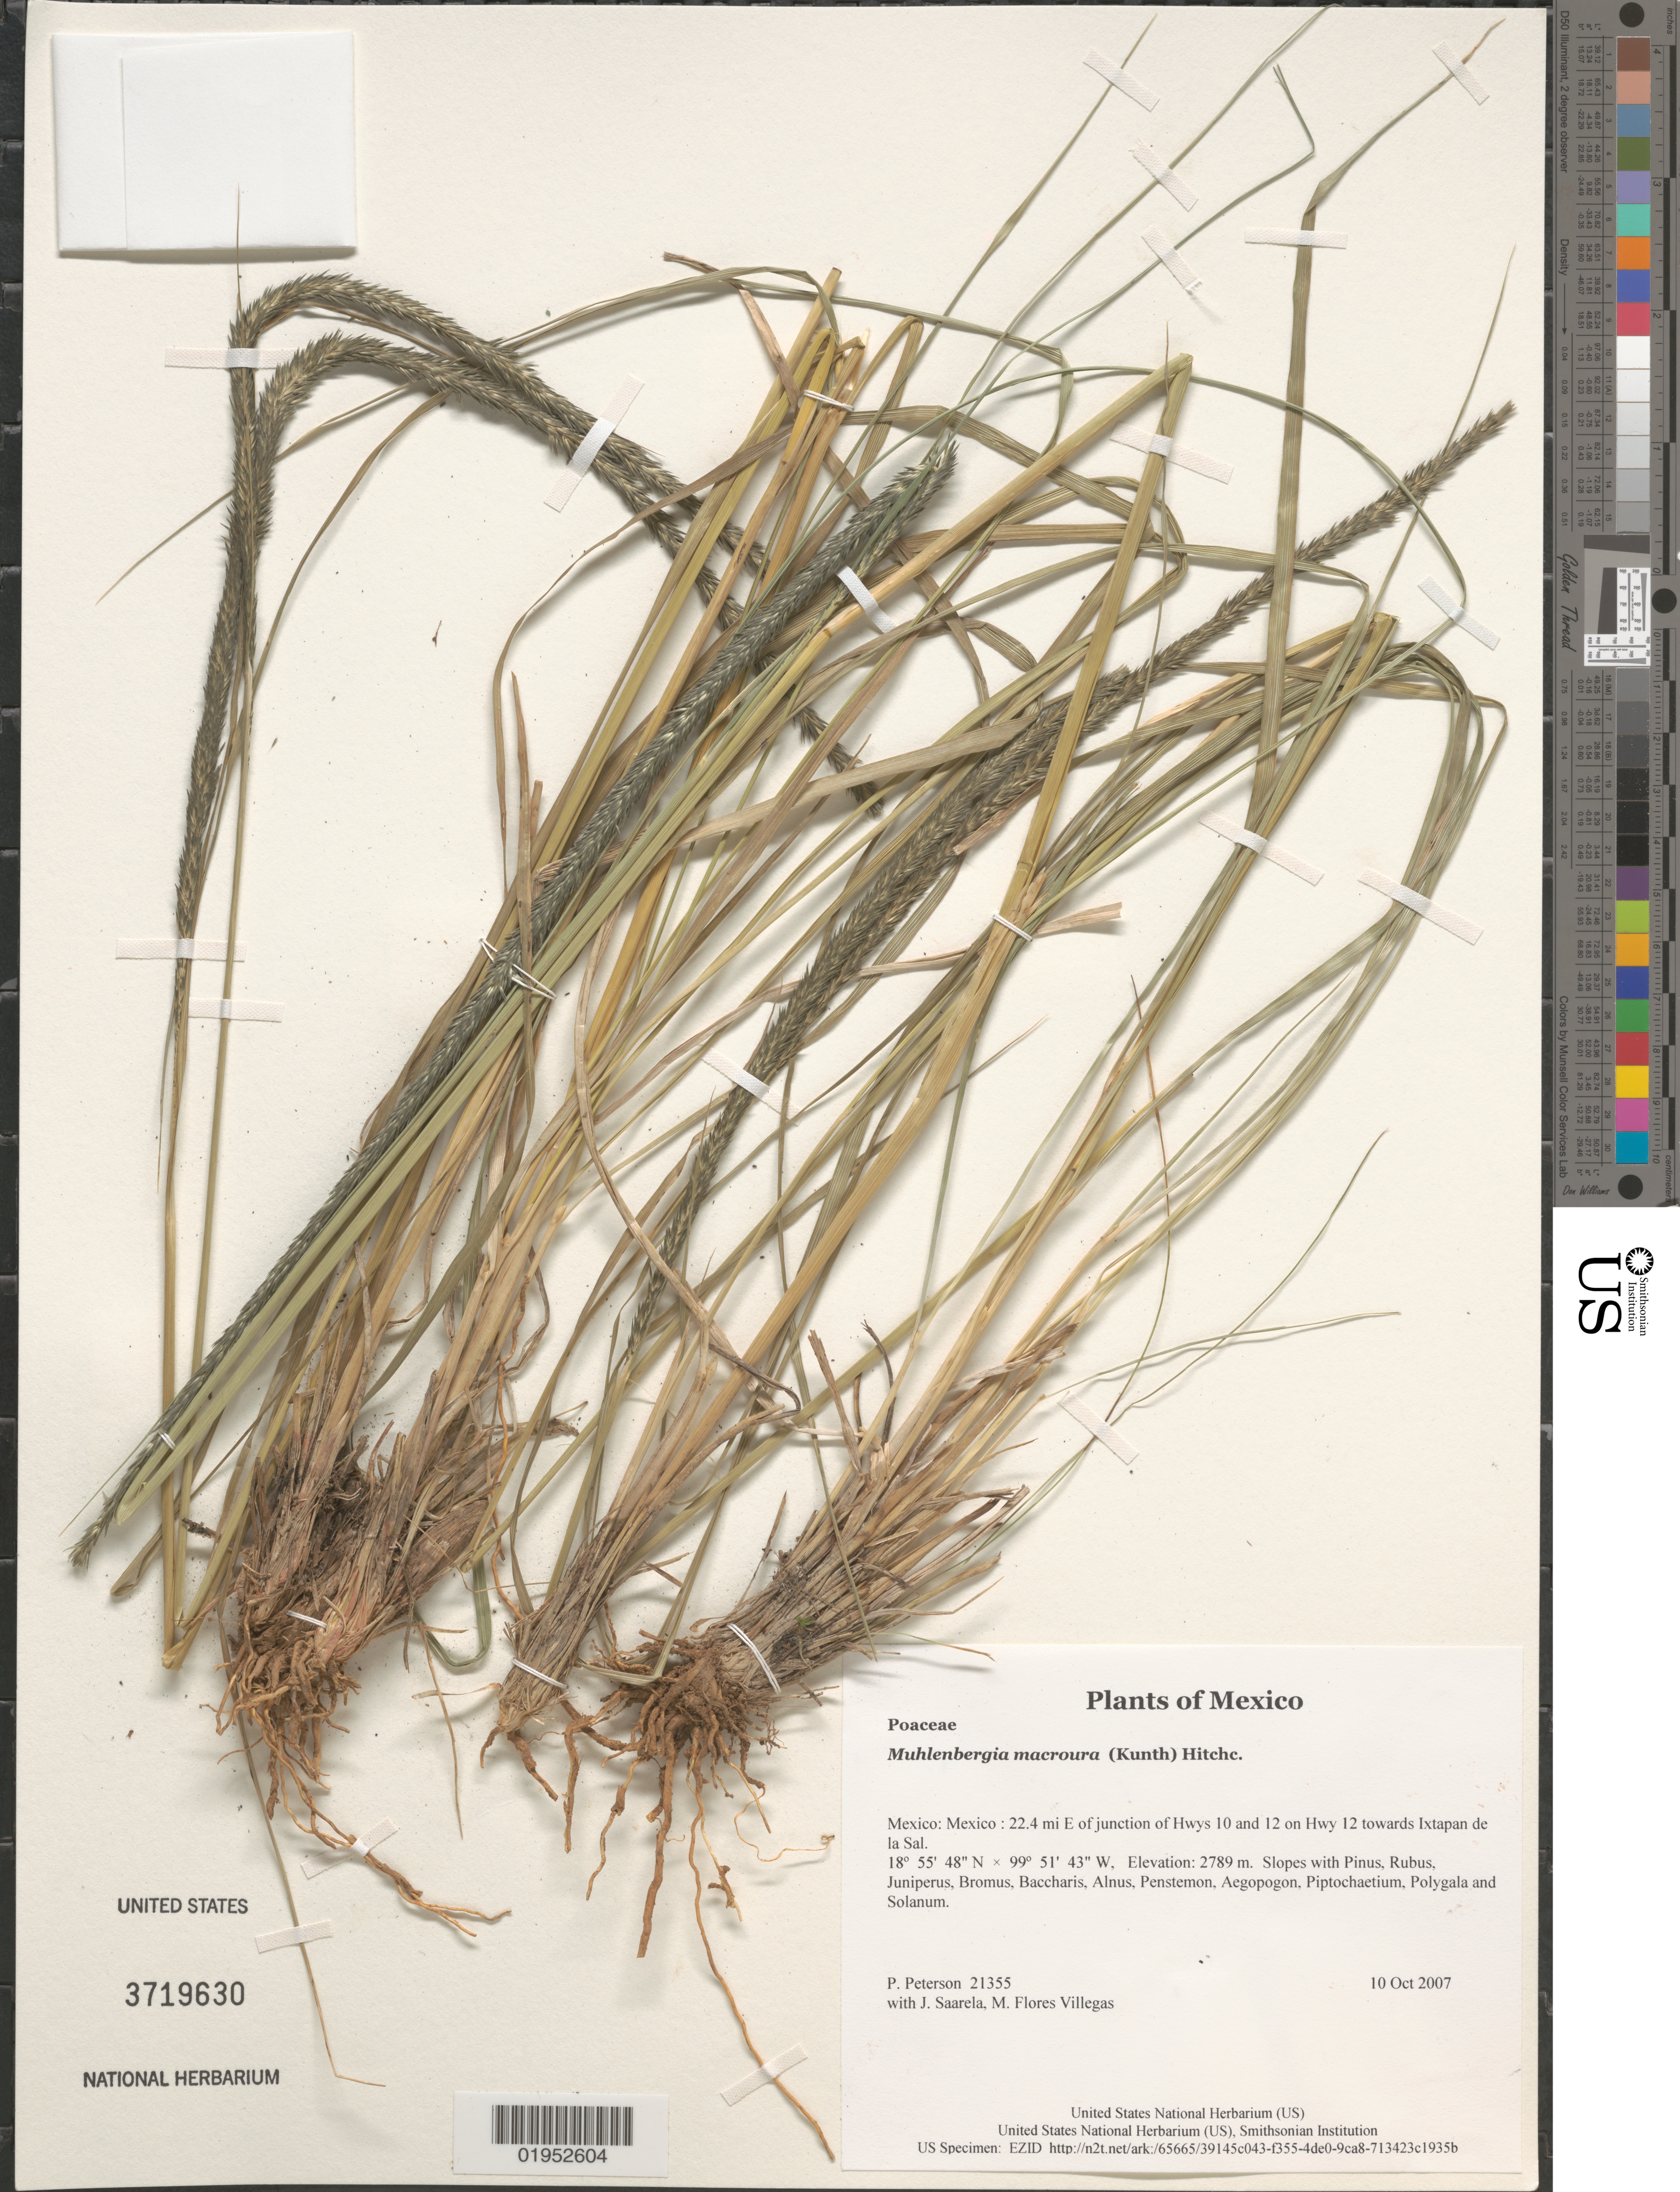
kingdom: Plantae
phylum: Tracheophyta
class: Liliopsida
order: Poales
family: Poaceae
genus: Muhlenbergia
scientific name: Muhlenbergia macroura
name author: (Kunth) Hitchc.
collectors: P. M. Peterson, J. Saarela & M. Flores Villegas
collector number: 21355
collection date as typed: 10 Oct 2007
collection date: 2007-10-10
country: Mexico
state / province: México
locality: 22.4 mi E of junction of Hwys 10 and 12 on Hwy 12 towards Ixtapan de la Sal.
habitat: Slopes with Pinus, Rubus, Juniperus, Bromus, Baccharis, Alnus, Penstemon, Aegopogon, Piptochaetium, Polygala and Solanum.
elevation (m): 2789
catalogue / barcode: US 3719630